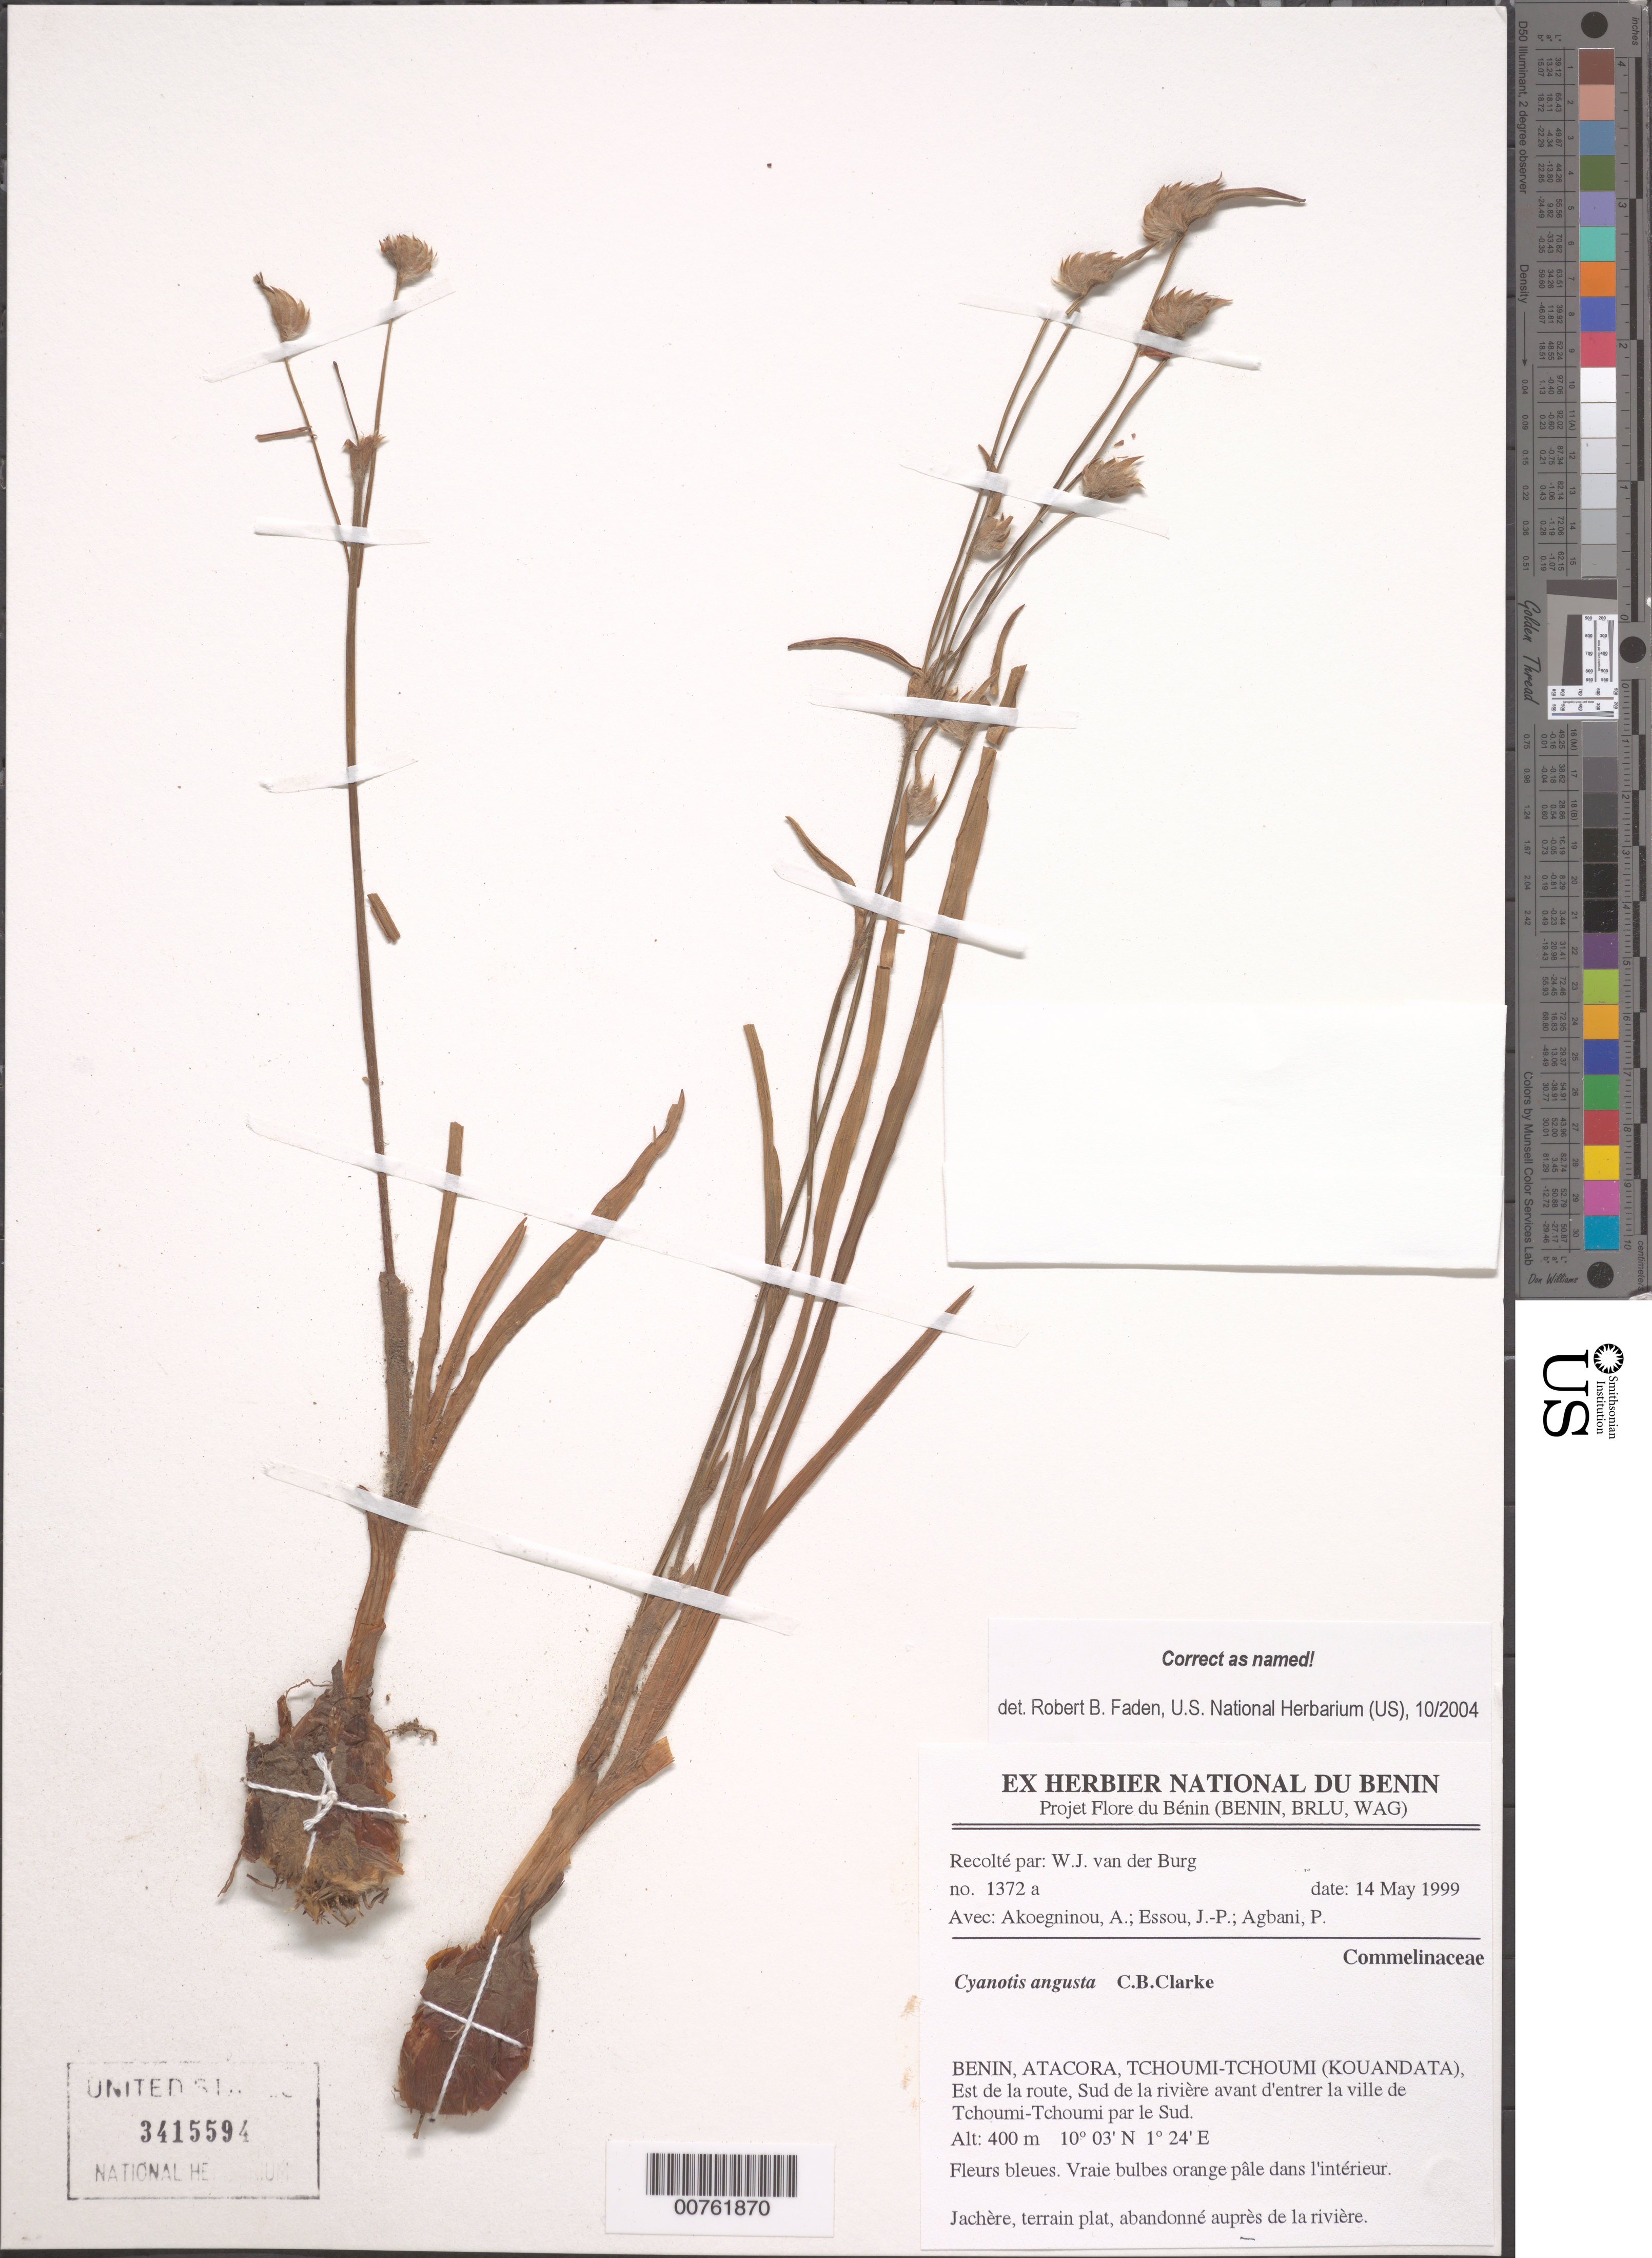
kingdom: Plantae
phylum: Tracheophyta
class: Liliopsida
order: Commelinales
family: Commelinaceae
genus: Cyanotis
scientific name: Cyanotis angusta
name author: C.B. Clarke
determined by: Faden, Robert B., (US), Smithsonian Institution - National Museum of Natural History (UNITED STATES)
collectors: W. van der Burg, A. Akoegninou, J. Essou & P. Agbani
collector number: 1372a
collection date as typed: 14 May 1999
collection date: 1999-05-14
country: Benin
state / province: Atakora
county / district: Tchoumi-Tchoumi (Kouandata)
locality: Est de la route, Sud de la rivbiere avant d'entrer la ville de Tchoumi-Tchoumi par le Sud.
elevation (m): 400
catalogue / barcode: US 3415594